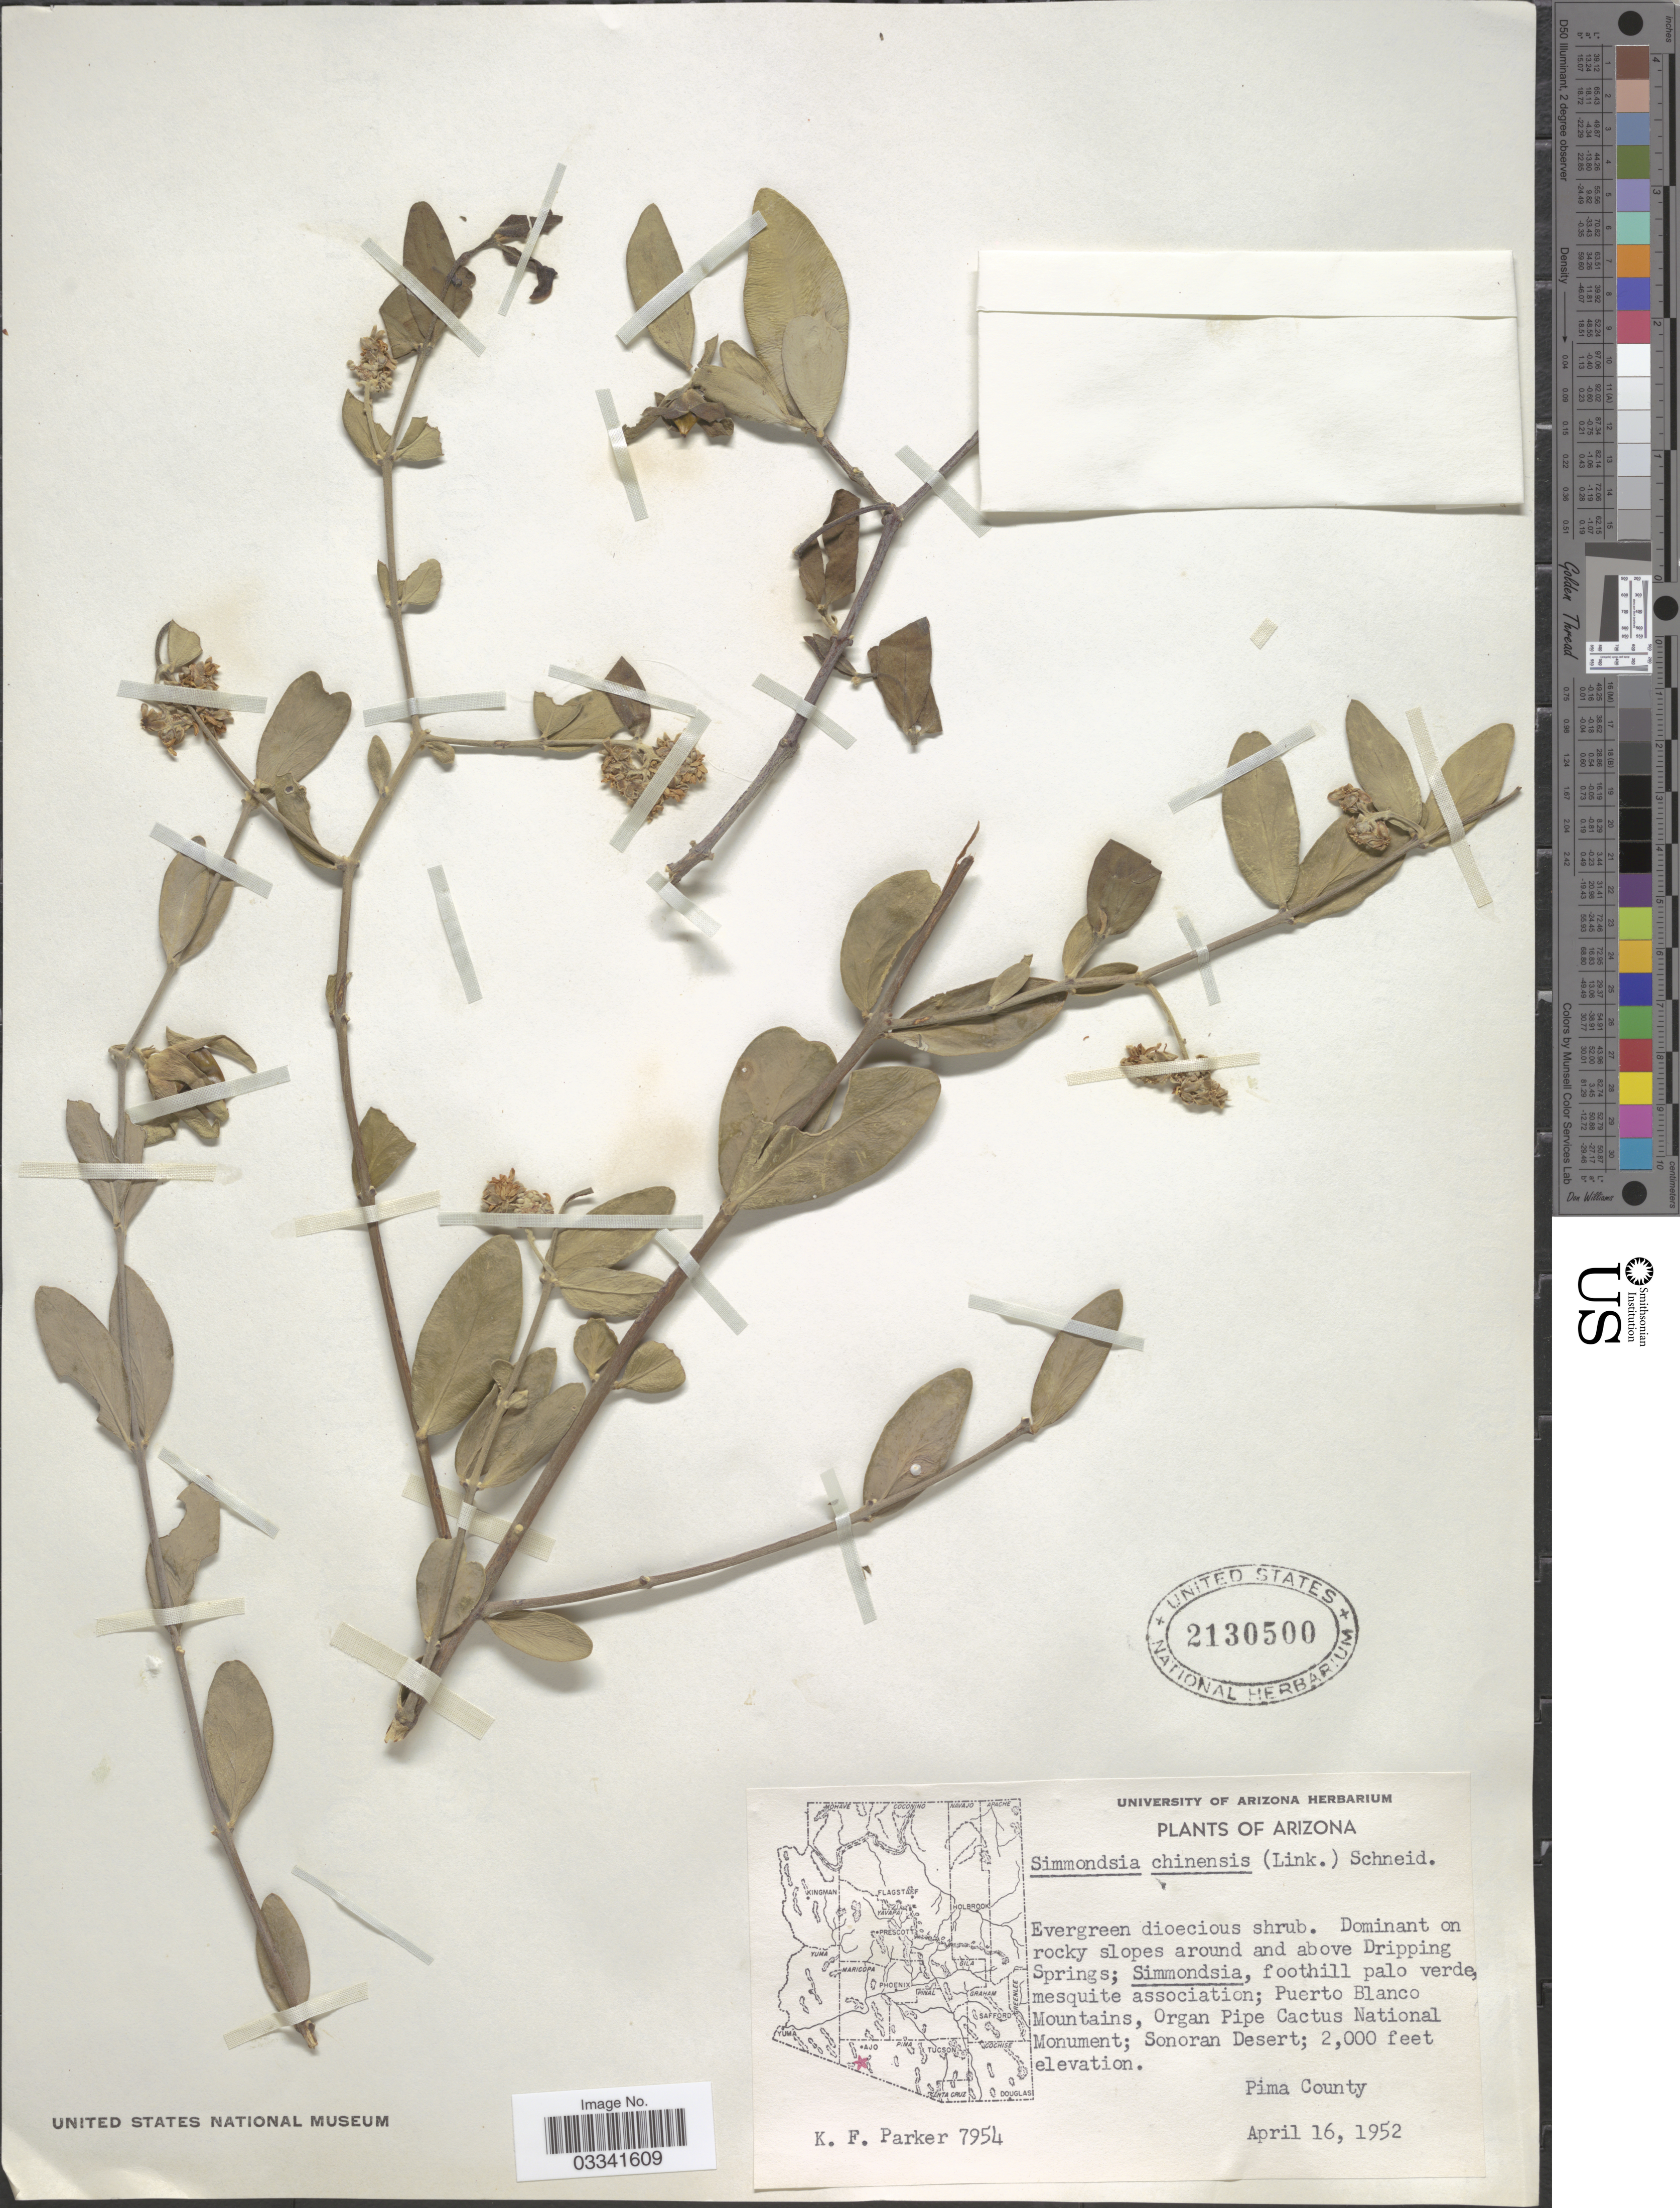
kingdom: Plantae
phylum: Tracheophyta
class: Magnoliopsida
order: Caryophyllales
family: Simmondsiaceae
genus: Simmondsia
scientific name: Simmondsia chinensis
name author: (Link) C.K. Schneid.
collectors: K. F. Parker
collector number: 7954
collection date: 1952-04-16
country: United States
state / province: Arizona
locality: Puerto Blanco Mountains, Organ Pipe Cactus National Monument; Sonoran Desert. Pima County.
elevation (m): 610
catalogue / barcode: US 2130500